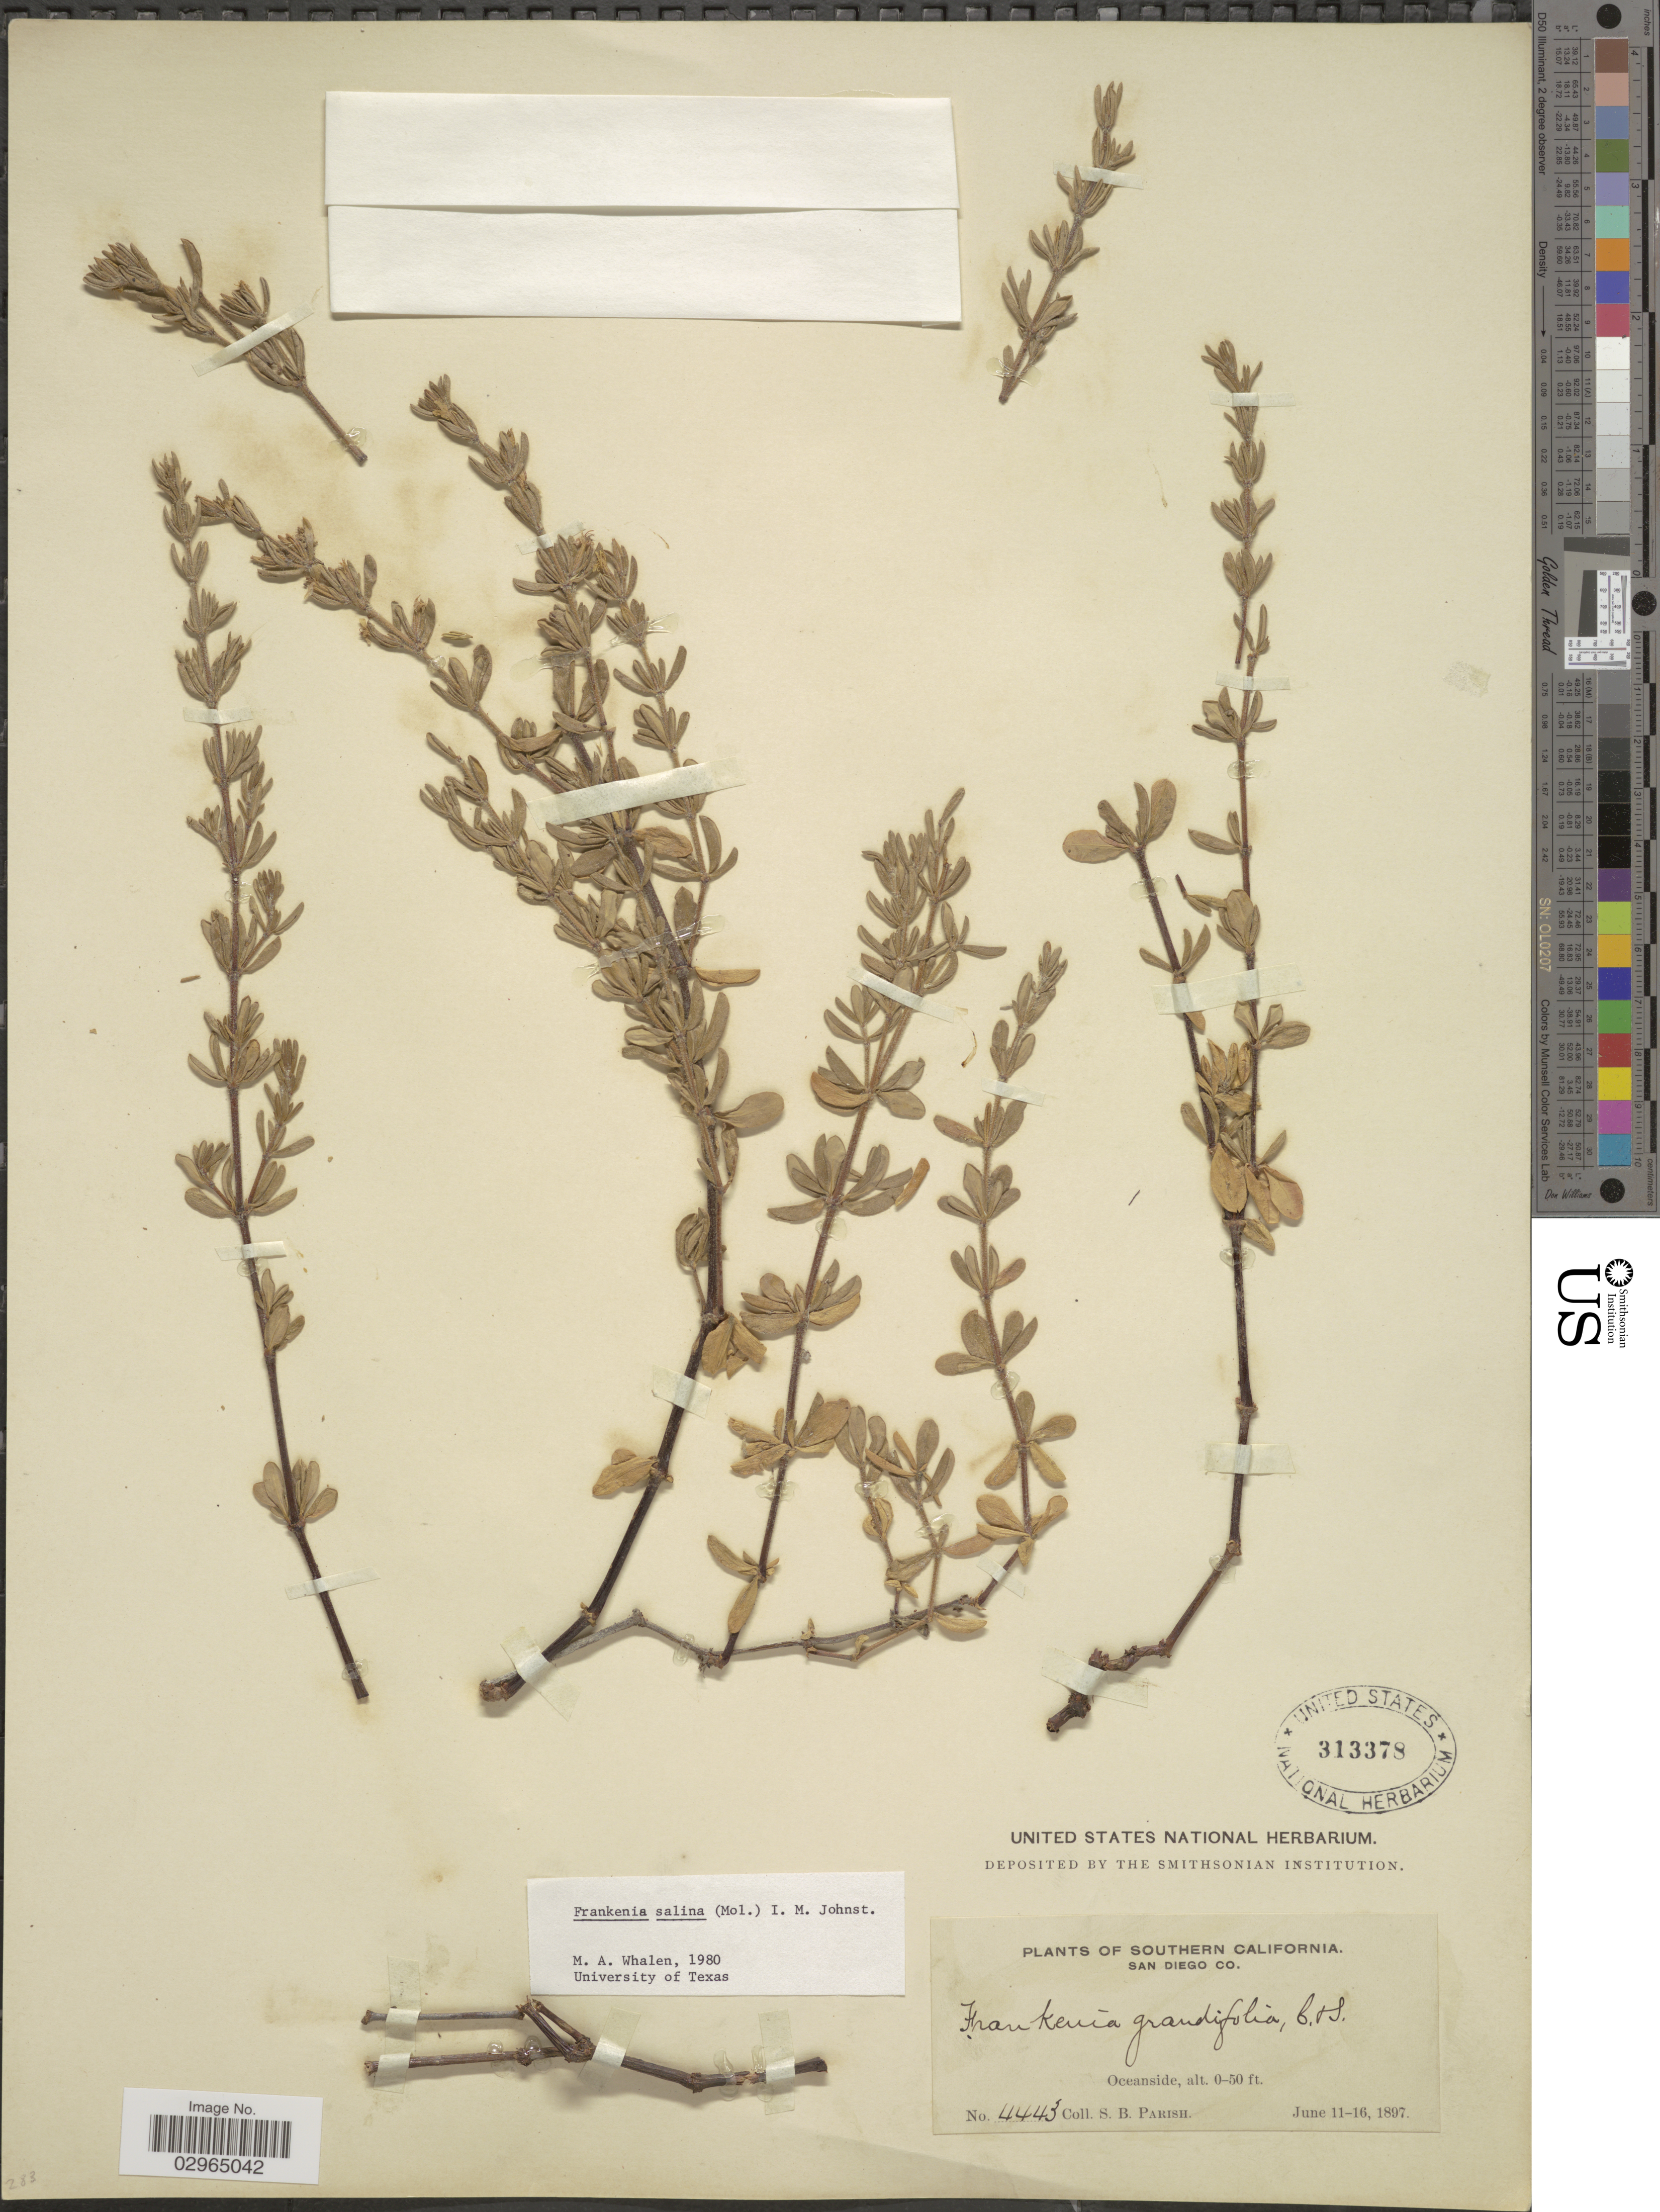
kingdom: Plantae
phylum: Tracheophyta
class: Magnoliopsida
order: Caryophyllales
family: Frankeniaceae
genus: Frankenia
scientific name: Frankenia salina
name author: (Molina) I.M. Johnst.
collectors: S. B. Parish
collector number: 4443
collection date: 1897-06-11/1897-06-16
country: United States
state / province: California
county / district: San Diego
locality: Southern California. San Diego Co. Oceanside.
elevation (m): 0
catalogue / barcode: US 313378